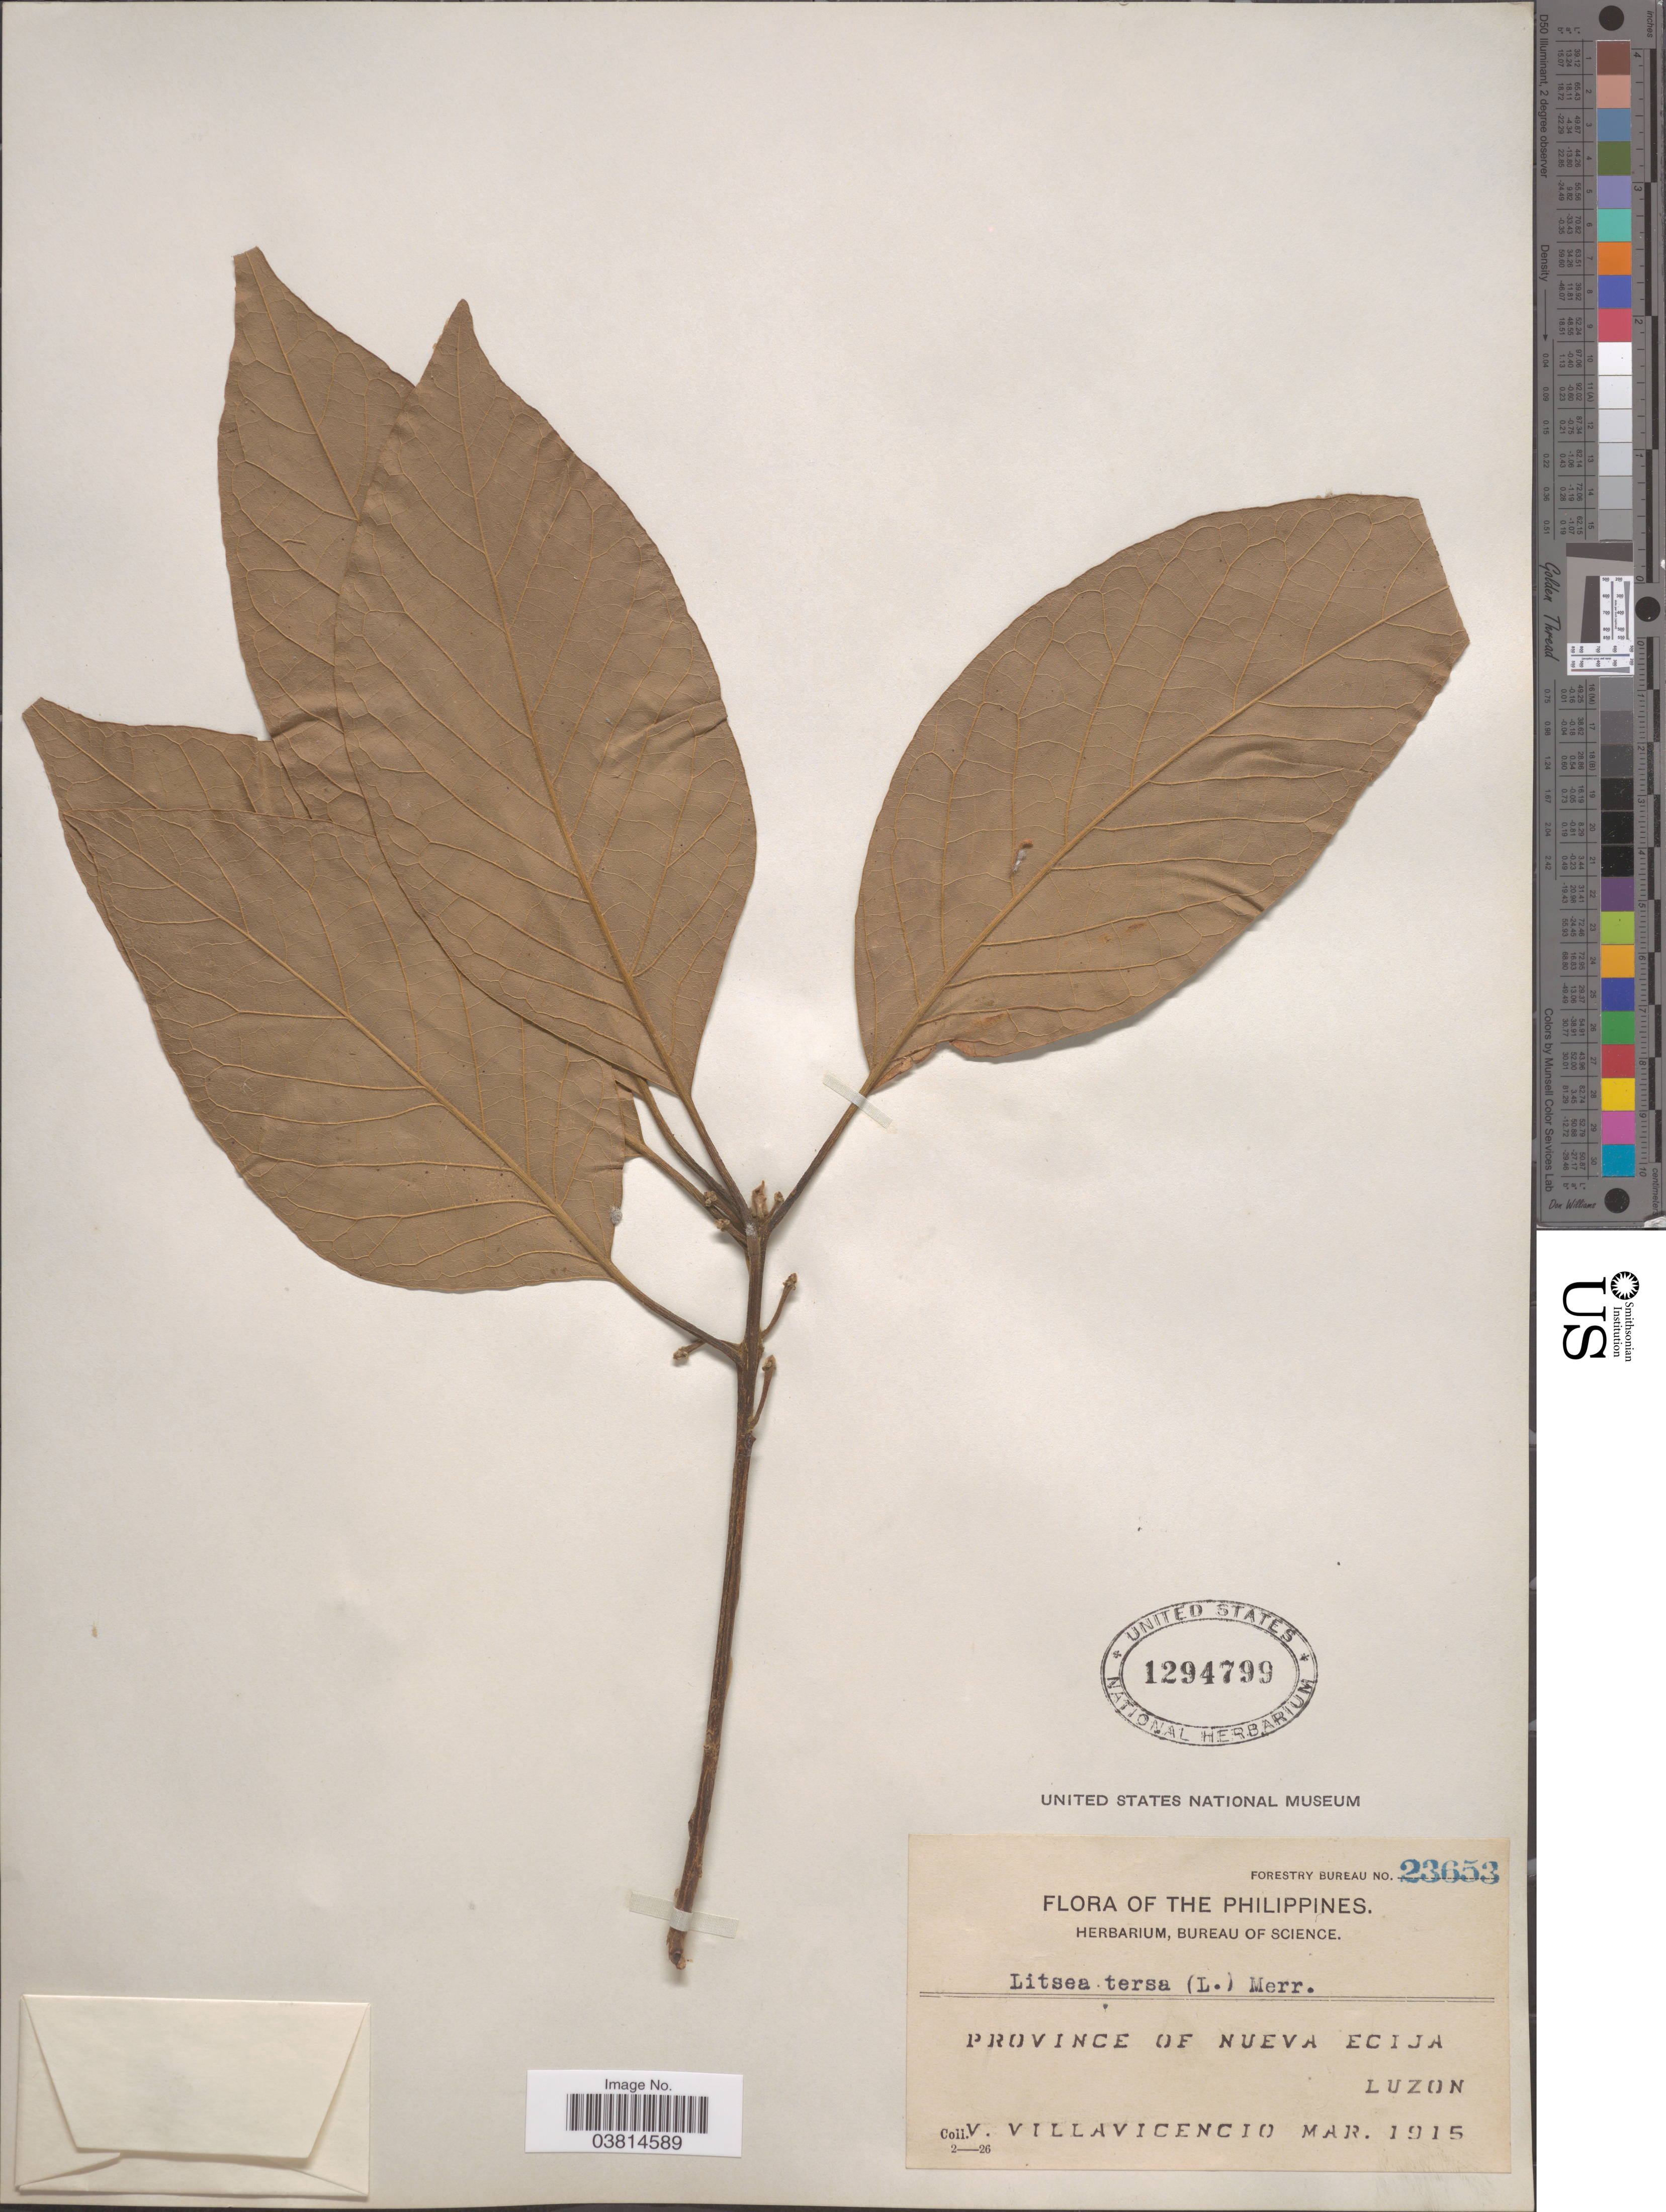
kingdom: Plantae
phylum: Tracheophyta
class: Magnoliopsida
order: Laurales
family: Lauraceae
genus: Litsea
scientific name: Litsea glutinosa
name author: (Lour.) C.B. Rob.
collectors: V. Villavicencio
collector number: Forestry Bureau 23653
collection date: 1915-03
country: Philippines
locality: Province of Nueva Ecija. Luzon.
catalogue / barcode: US 1294799